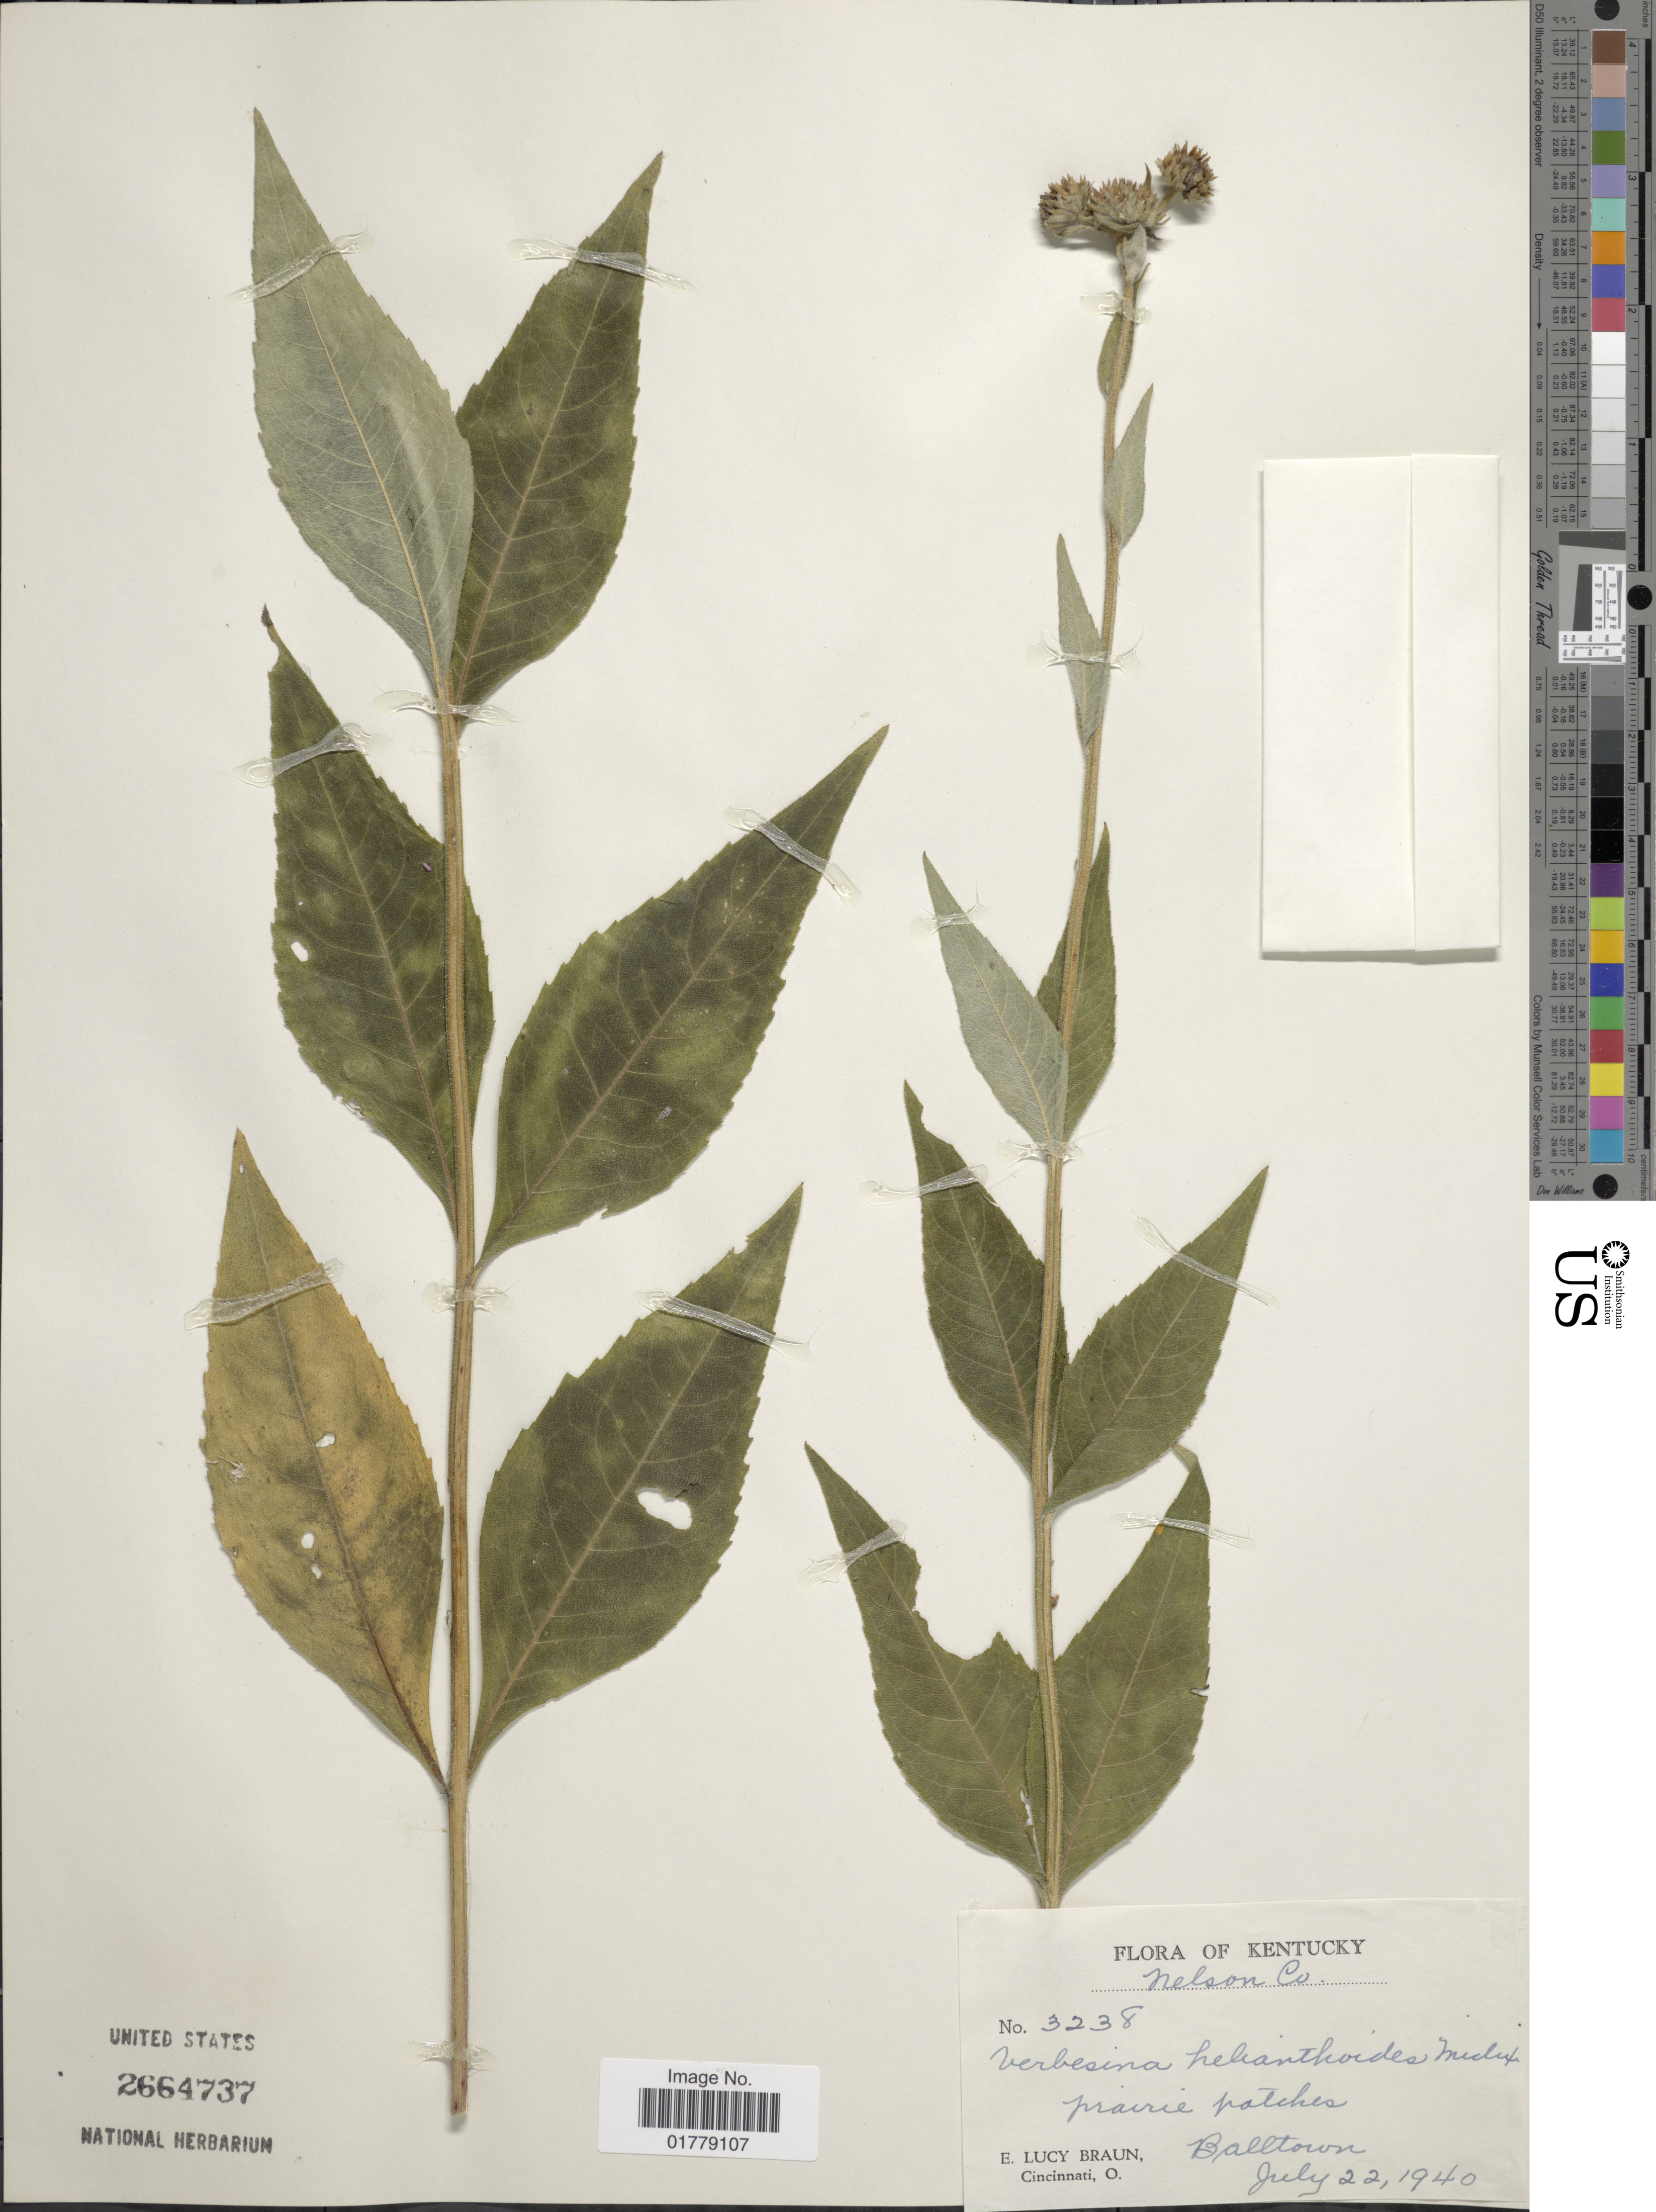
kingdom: Plantae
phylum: Tracheophyta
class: Magnoliopsida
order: Asterales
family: Asteraceae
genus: Verbesina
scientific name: Verbesina helianthoides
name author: Hook. & Arn. in Hook.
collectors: E. L. Braun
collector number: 3238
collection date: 1940-07-22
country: United States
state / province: Kentucky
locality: Nelson Co. Balltown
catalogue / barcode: US 2664737